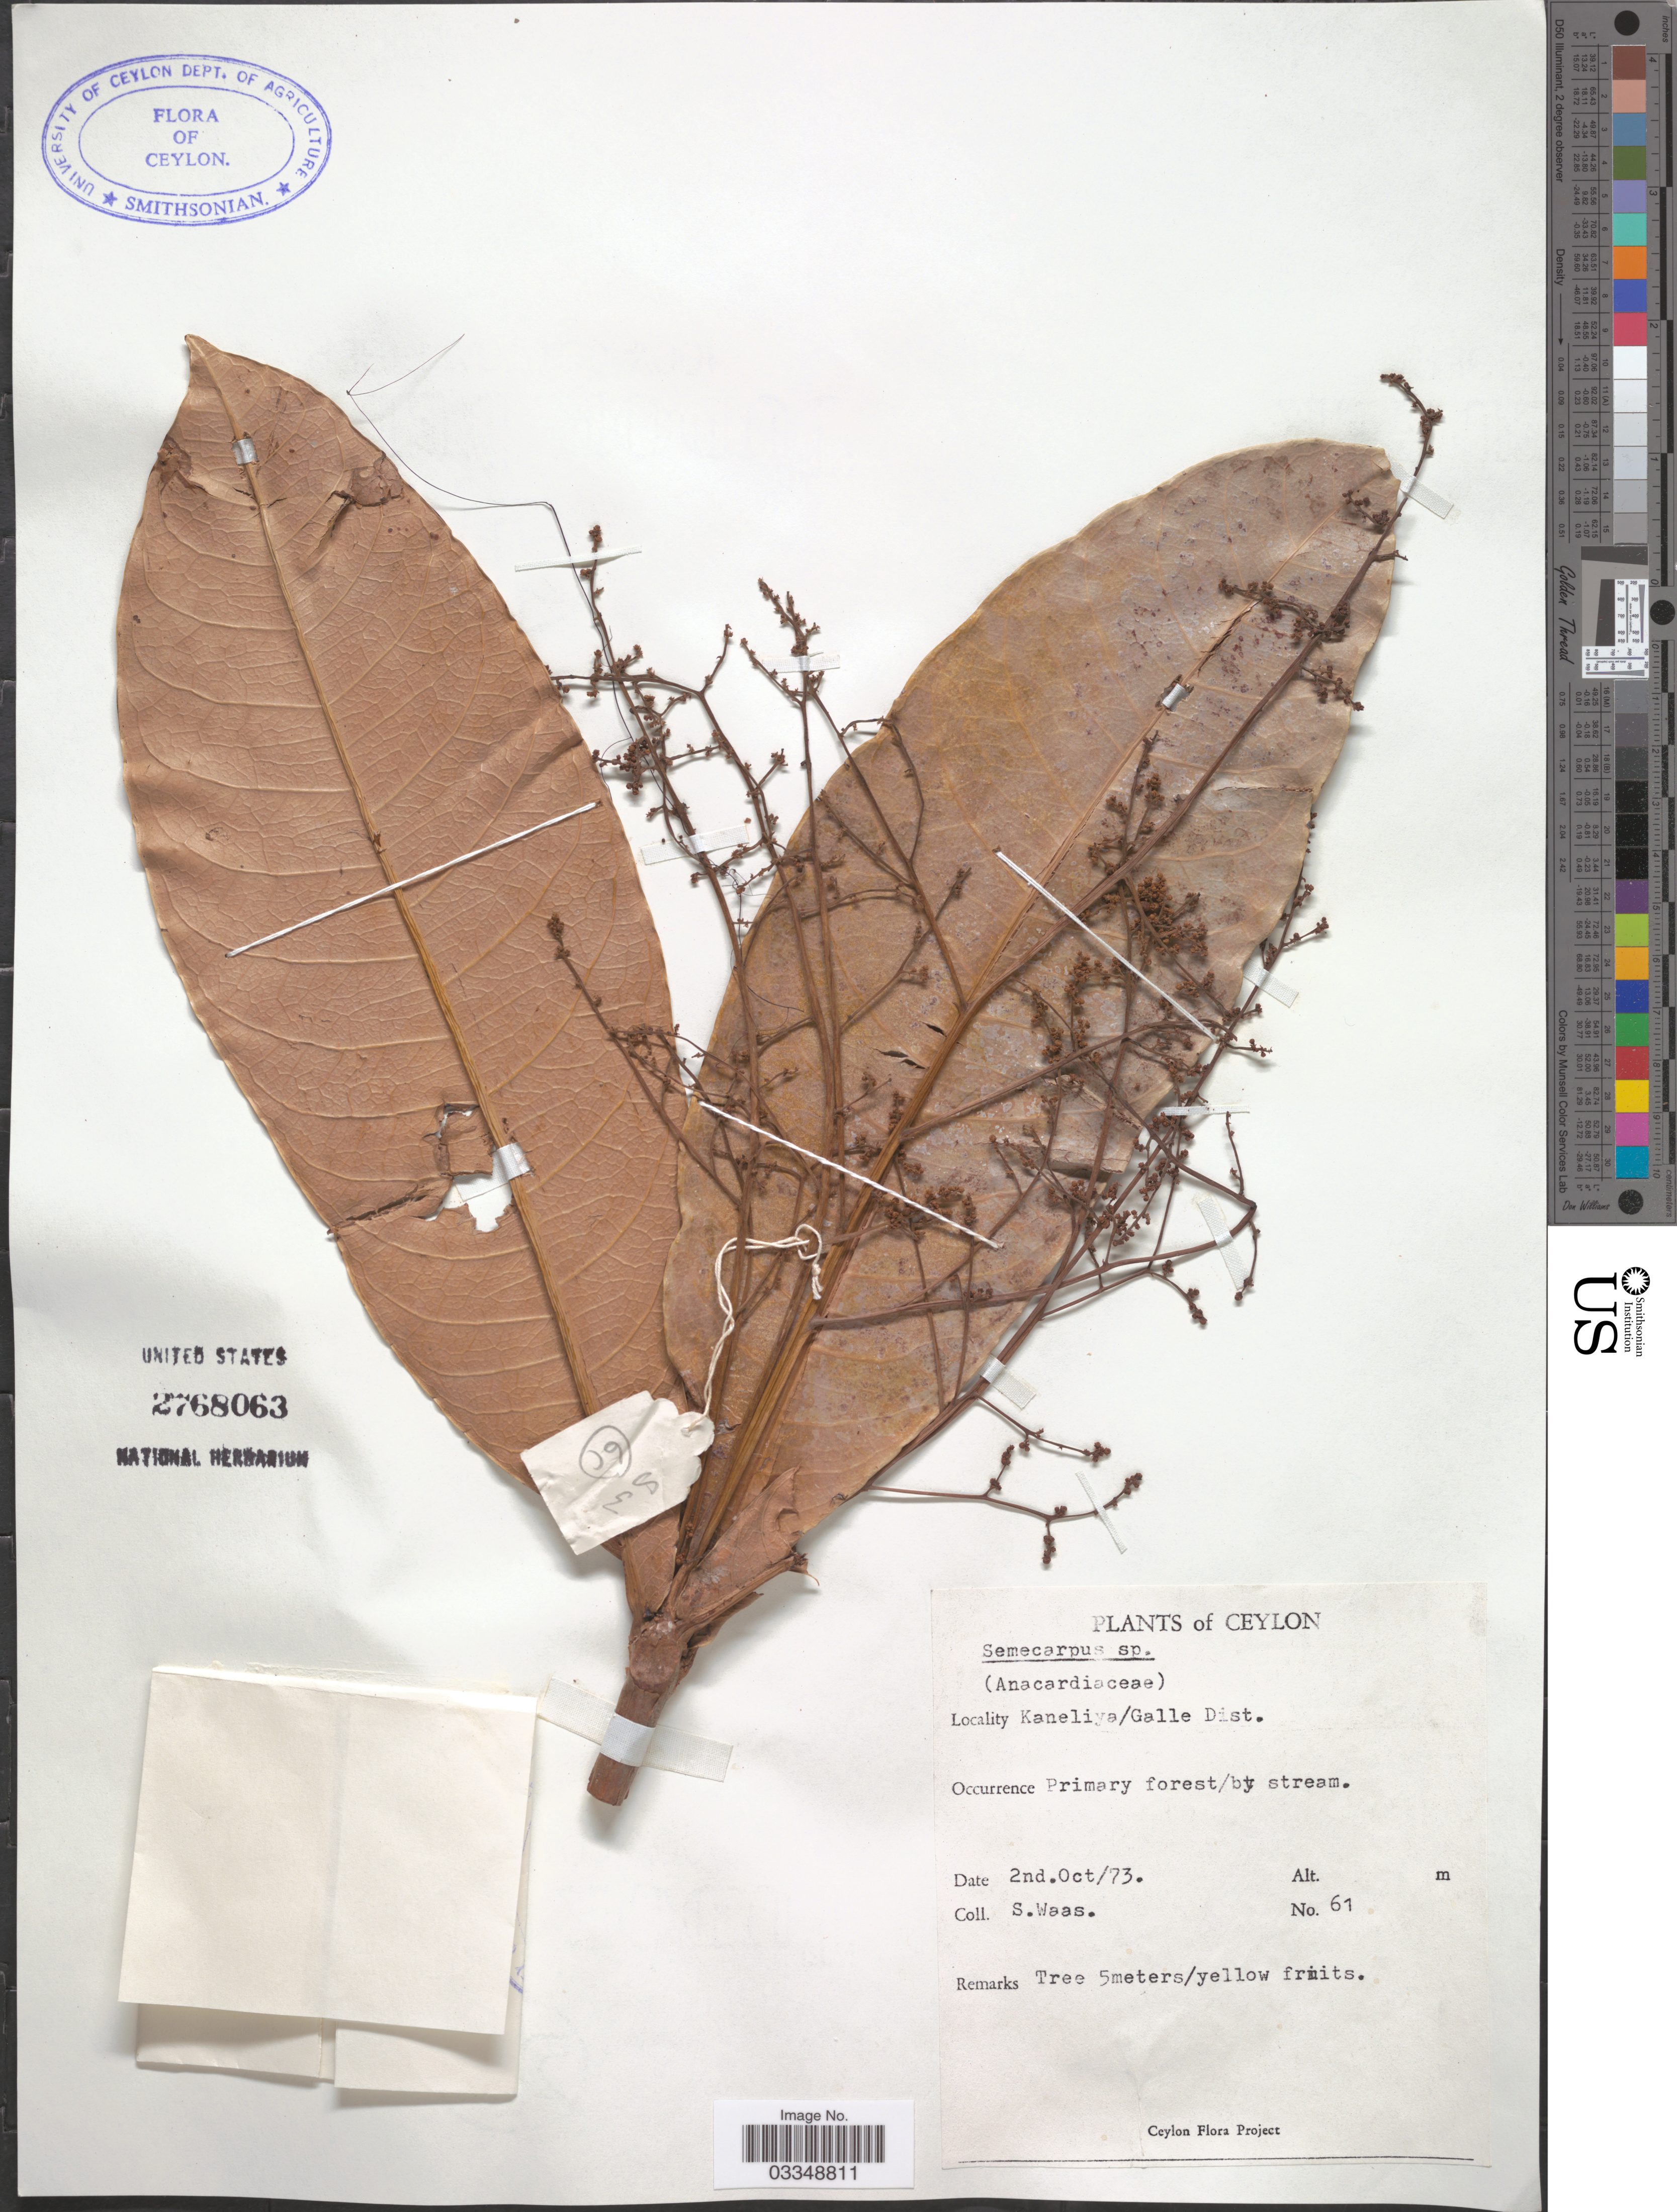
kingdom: Plantae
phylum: Tracheophyta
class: Magnoliopsida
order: Sapindales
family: Anacardiaceae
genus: Semecarpus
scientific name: Semecarpus sp.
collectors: S. Waas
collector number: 61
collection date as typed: Transcribed d/m/y: 2/10/73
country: Sri Lanka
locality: Ceylon. Kaneliya/Galle Dist.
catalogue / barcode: US 2768063